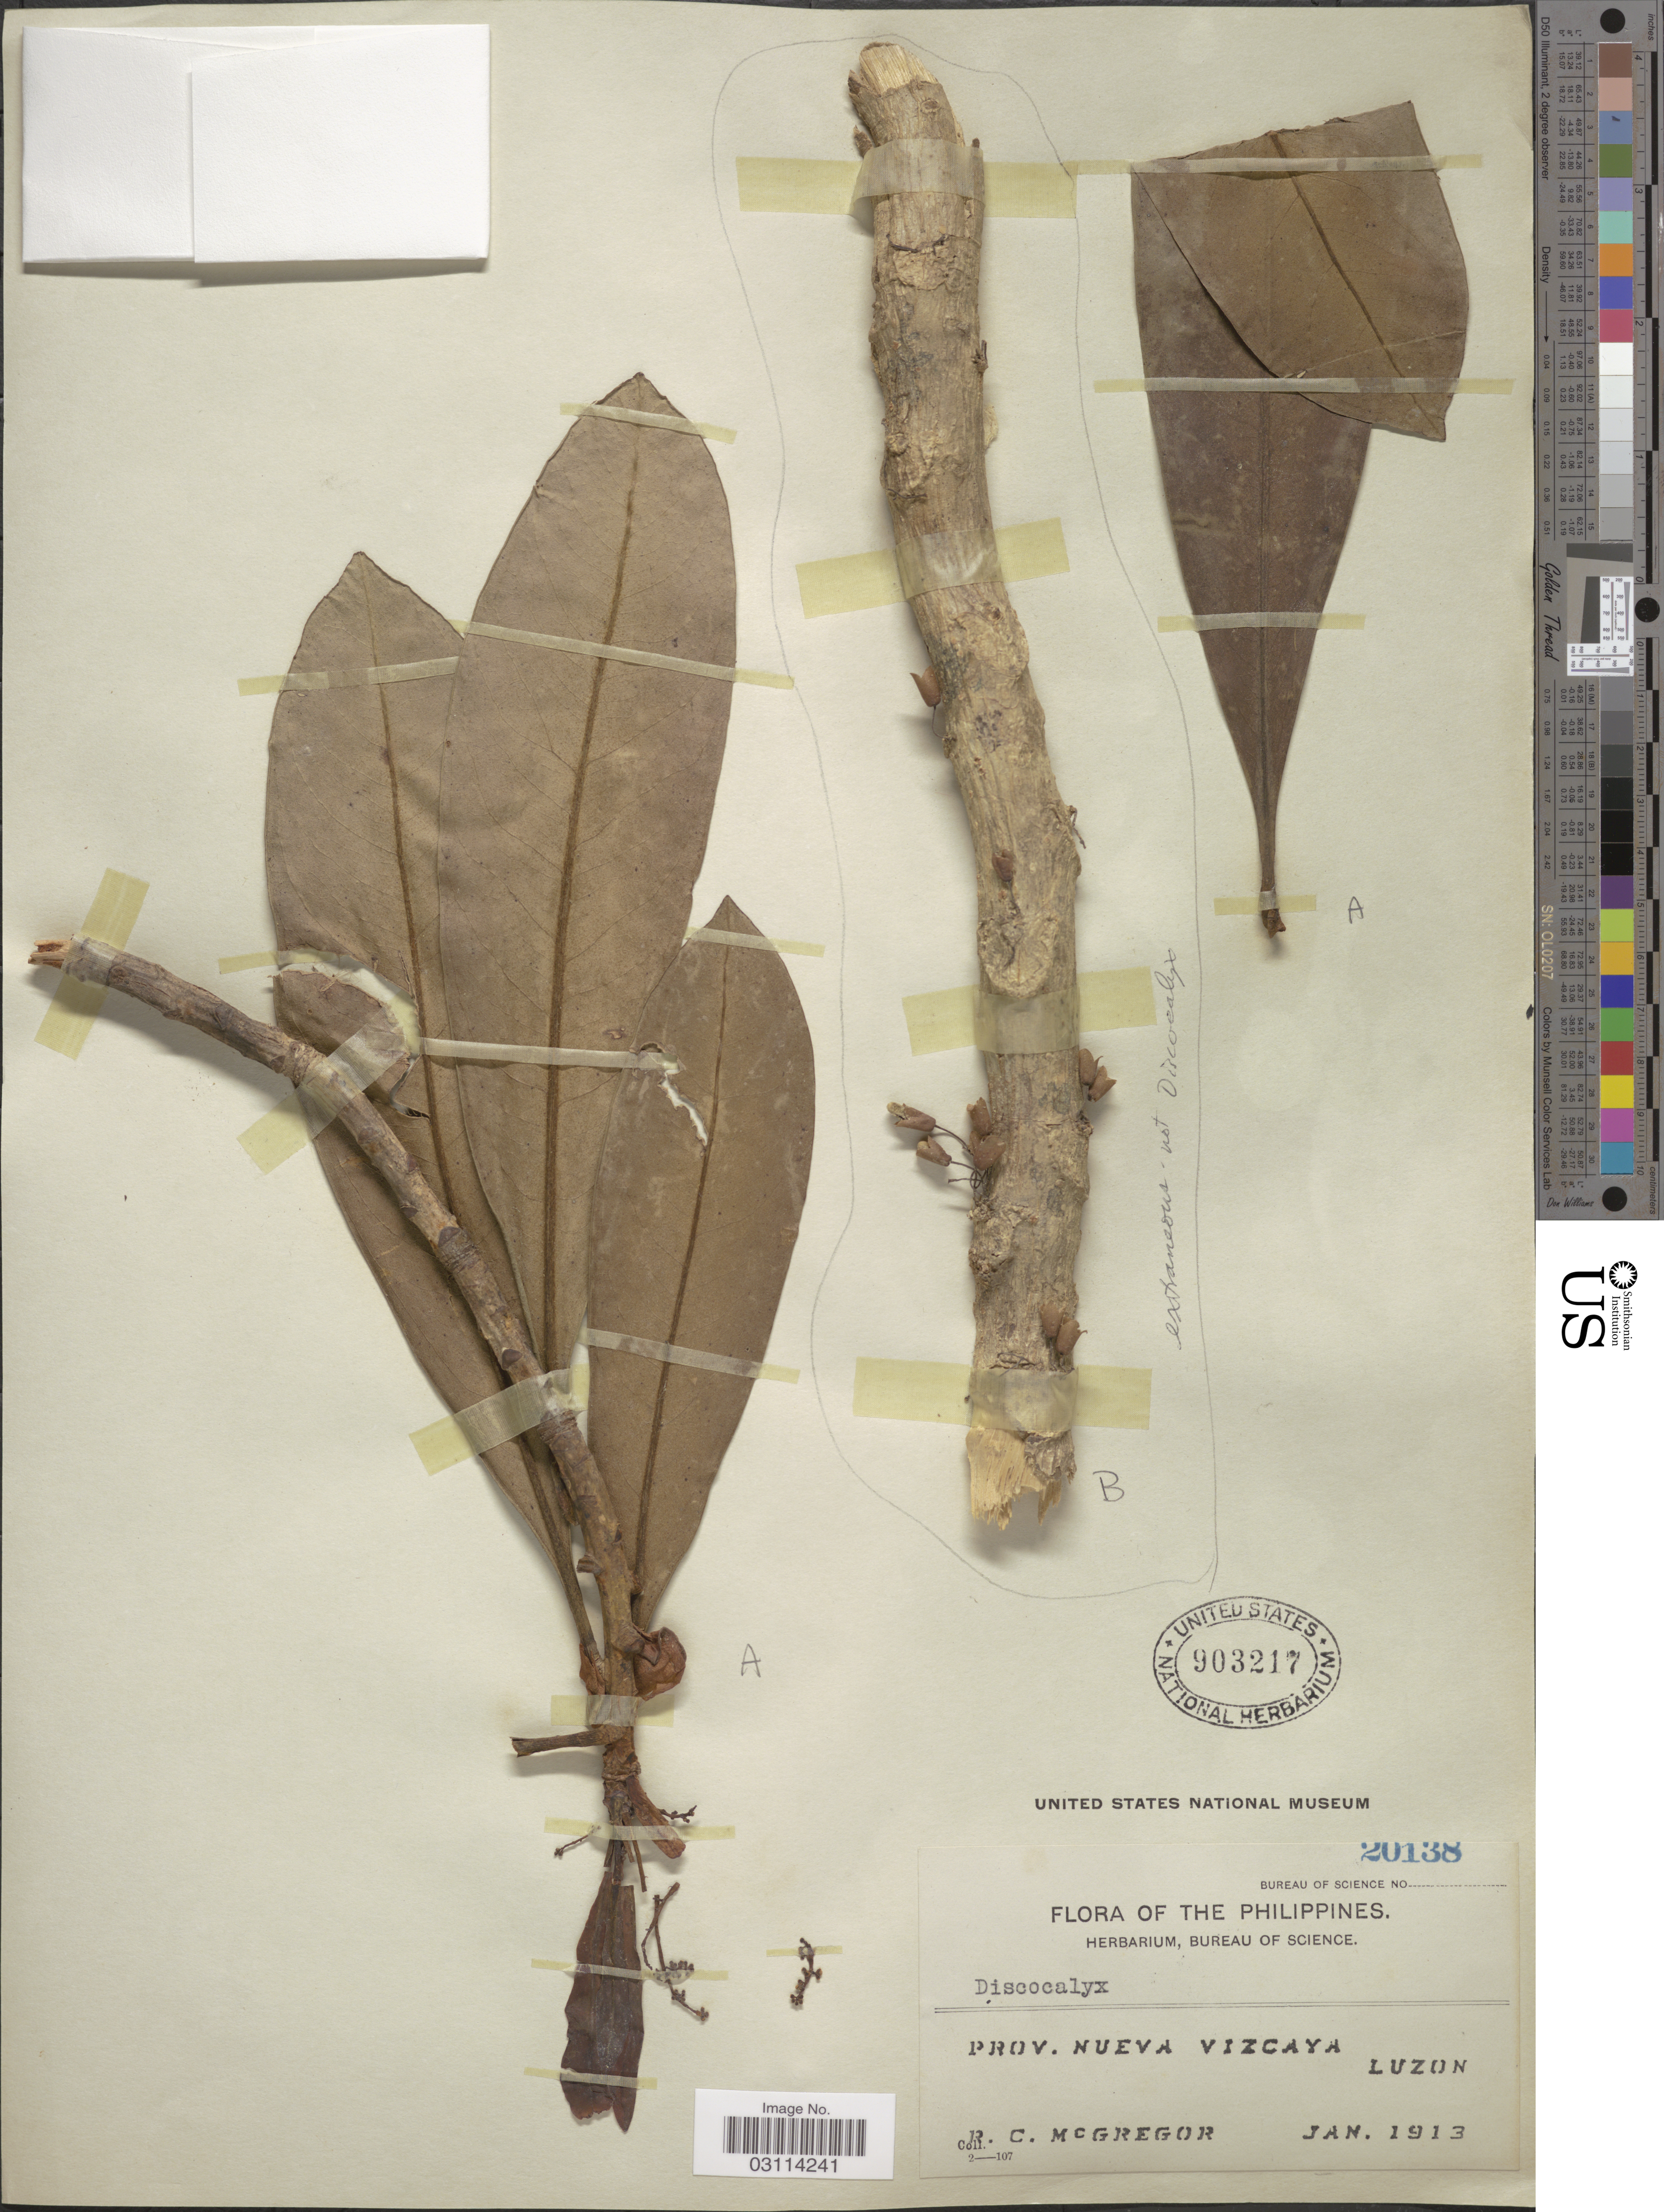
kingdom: Plantae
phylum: Tracheophyta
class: Magnoliopsida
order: Ericales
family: Primulaceae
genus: Discocalyx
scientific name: Discocalyx sp.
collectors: R. C. McGregor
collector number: Bureau of Science 20138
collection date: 1913-01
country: Philippines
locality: Prov. Nueva Vizcaya, Luzon.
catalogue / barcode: US 903217